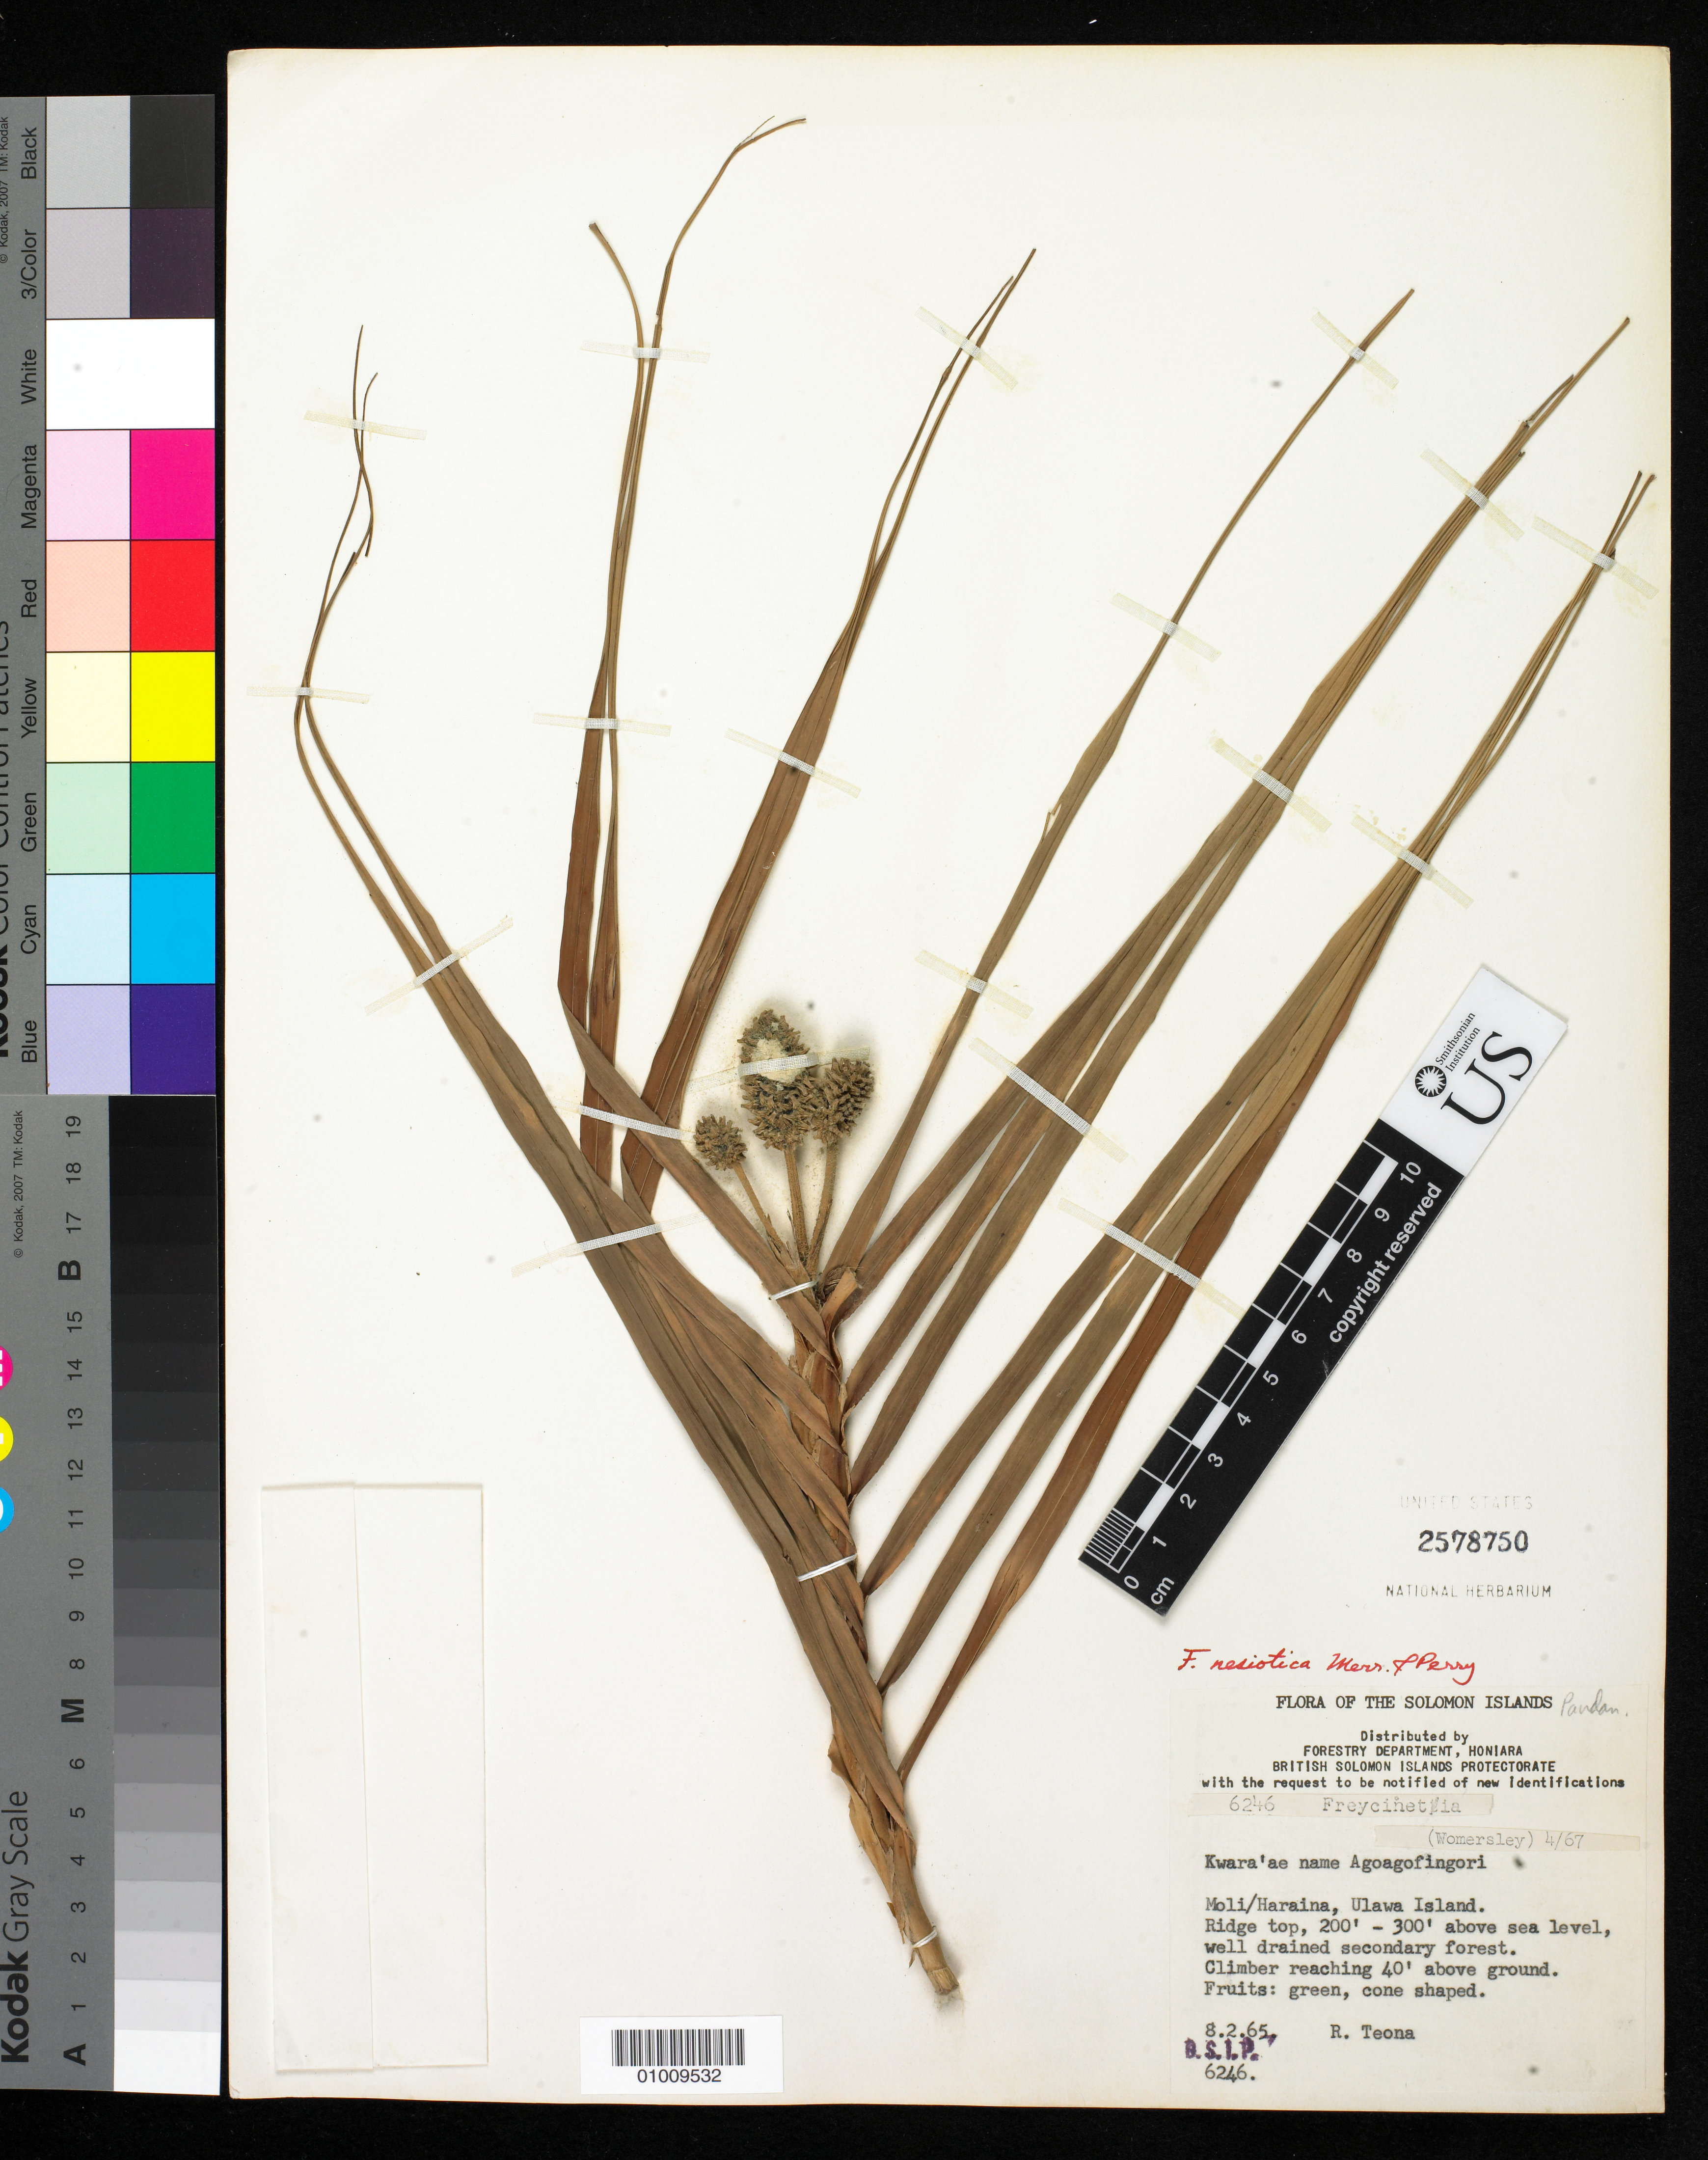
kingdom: Plantae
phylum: Tracheophyta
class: Liliopsida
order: Pandanales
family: Pandanaceae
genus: Freycinetia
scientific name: Freycinetia nesiotica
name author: Merr. & L.M. Perry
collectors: R. Teona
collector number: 6246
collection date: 1965-02-08 or 1965-08-02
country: Solomon Islands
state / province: Makira-Ulawa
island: Ulawa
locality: Moli/Haraina, Ulawa Island, Solomon Islands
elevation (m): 61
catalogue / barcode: US 2578750